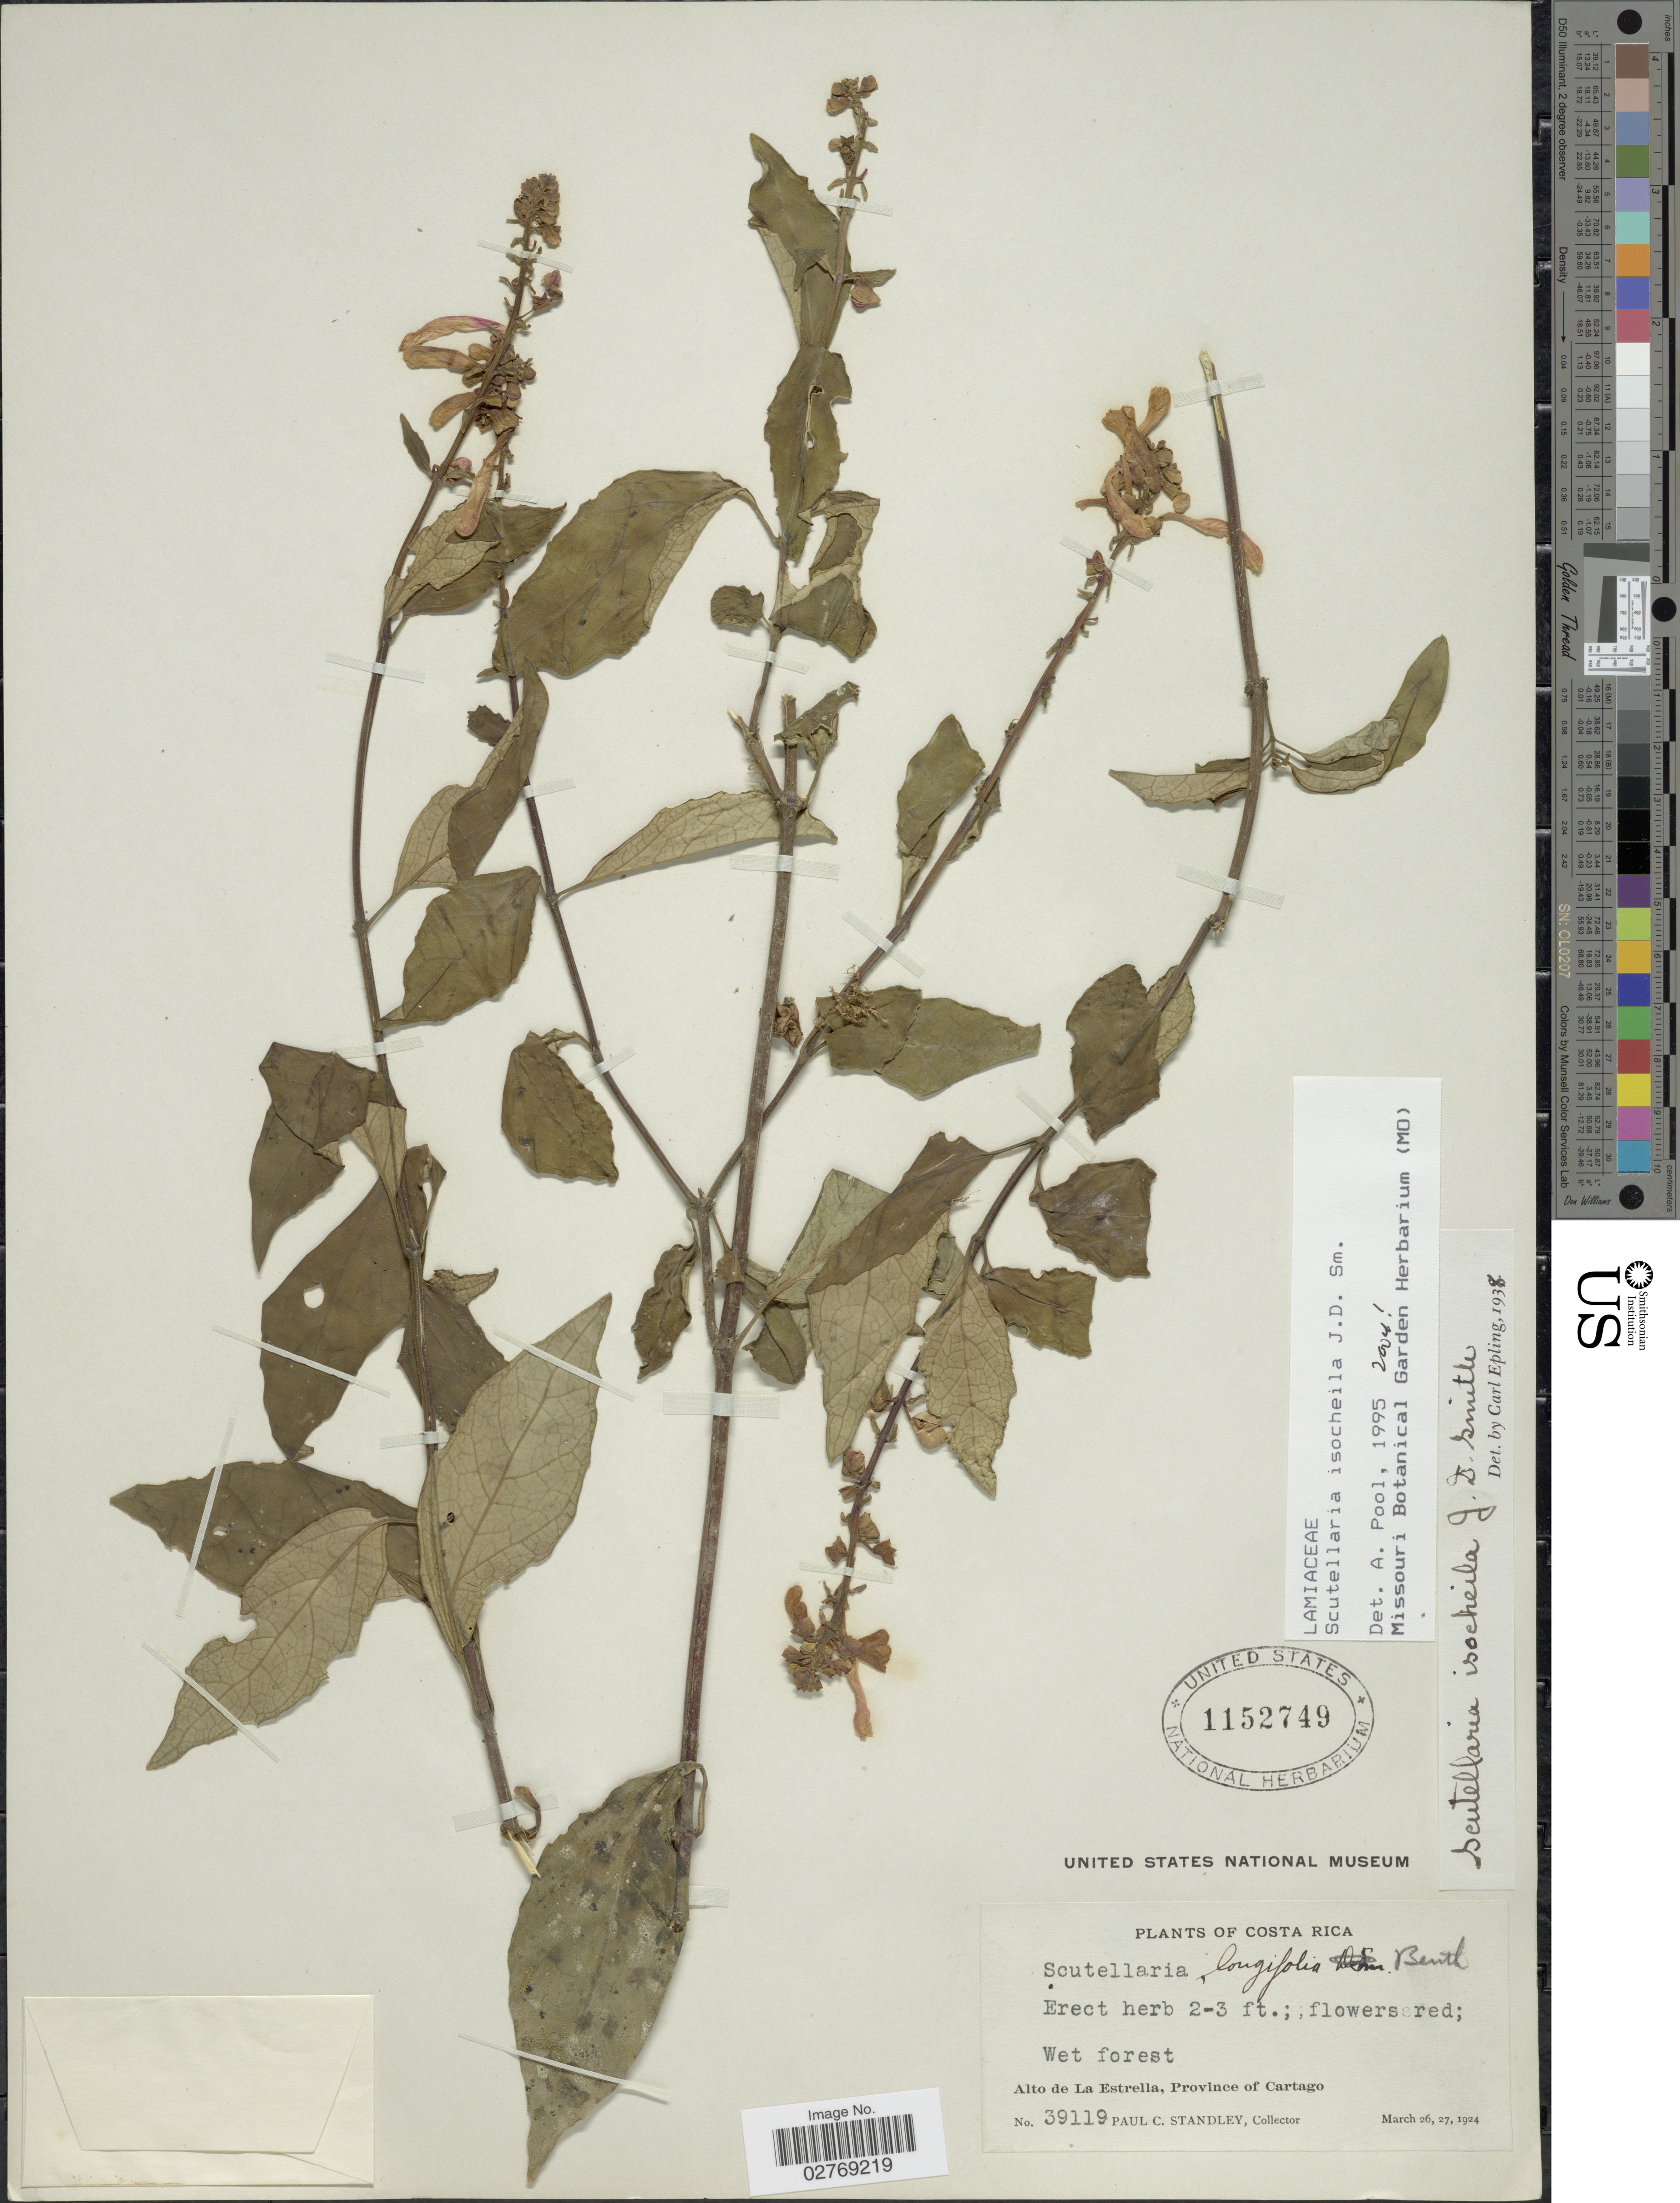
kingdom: Plantae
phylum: Tracheophyta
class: Magnoliopsida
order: Lamiales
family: Lamiaceae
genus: Scutellaria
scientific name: Scutellaria isocheila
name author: Donn. Sm.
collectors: P. C. Standley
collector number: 39119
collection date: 1924-03-26/1924-03-27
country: Costa Rica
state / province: Cartago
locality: Alto de La Estrella.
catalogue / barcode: US 1152749